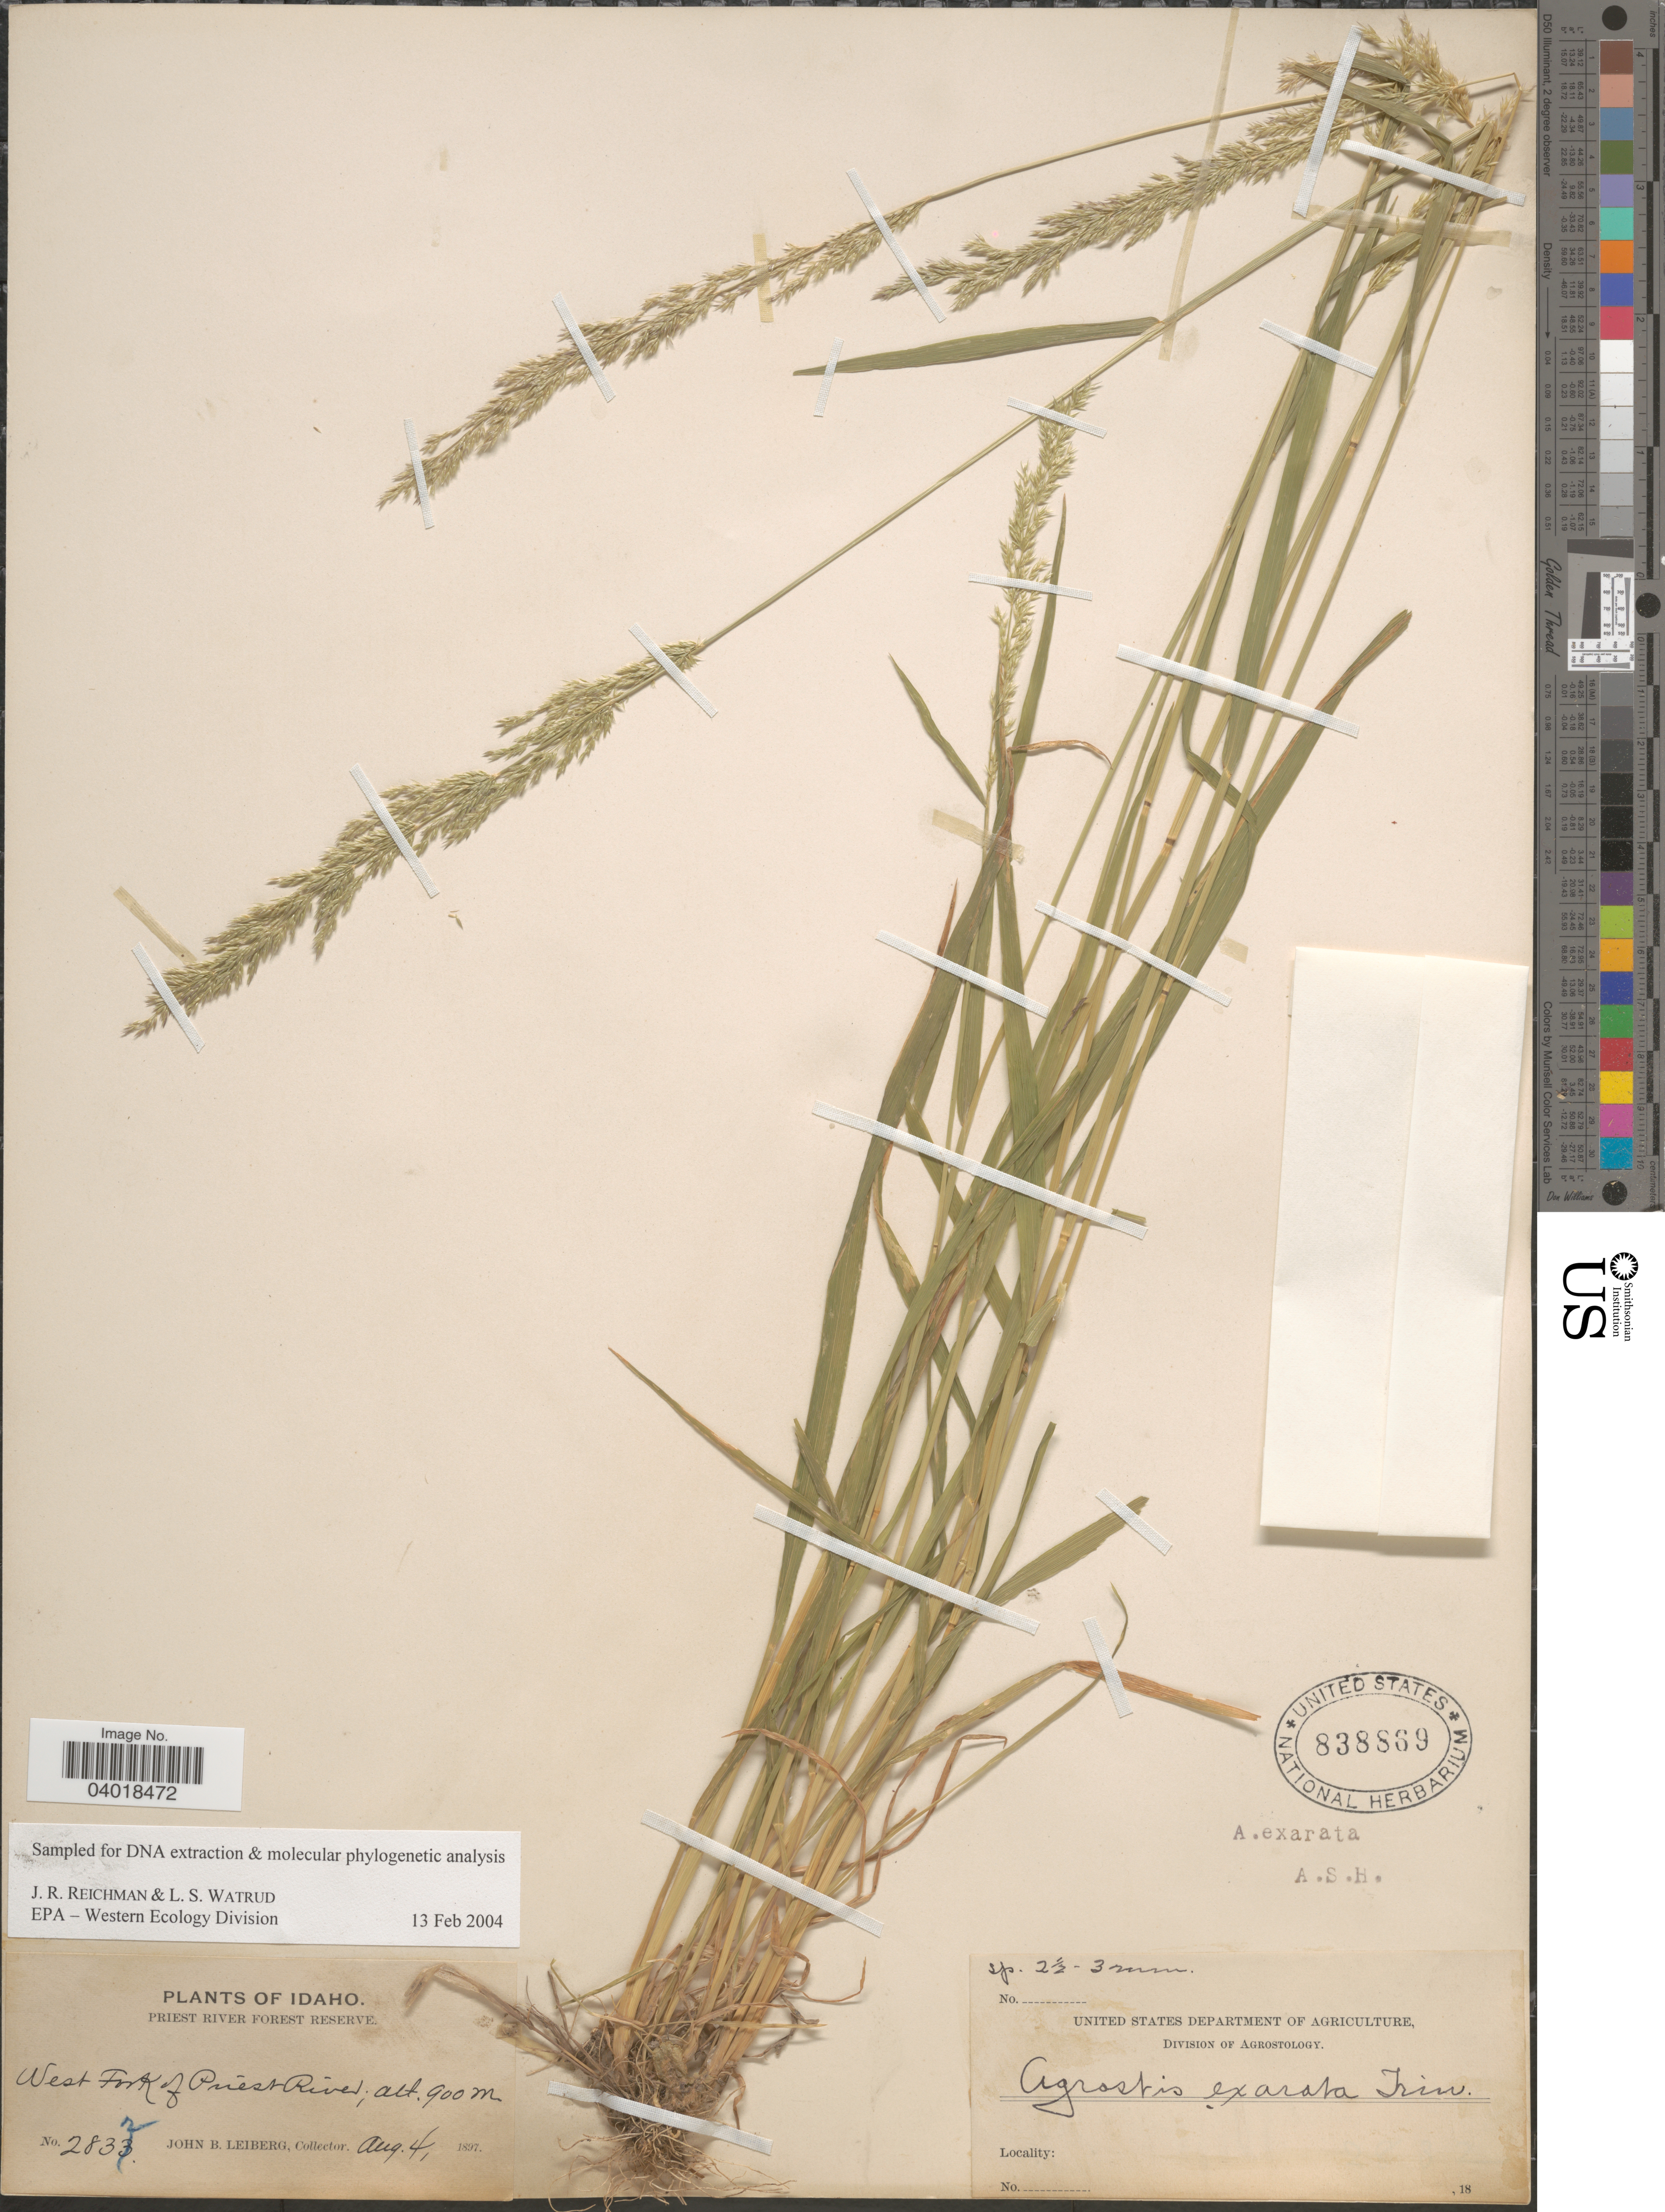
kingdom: Plantae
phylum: Tracheophyta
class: Liliopsida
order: Poales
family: Poaceae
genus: Agrostis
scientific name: Agrostis exarata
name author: Trin.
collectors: J. B. Leiberg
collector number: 2832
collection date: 1897-08-04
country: United States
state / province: Idaho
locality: Priest River Forest Reserve. West Fork of Priest River.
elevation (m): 900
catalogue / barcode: US 838869